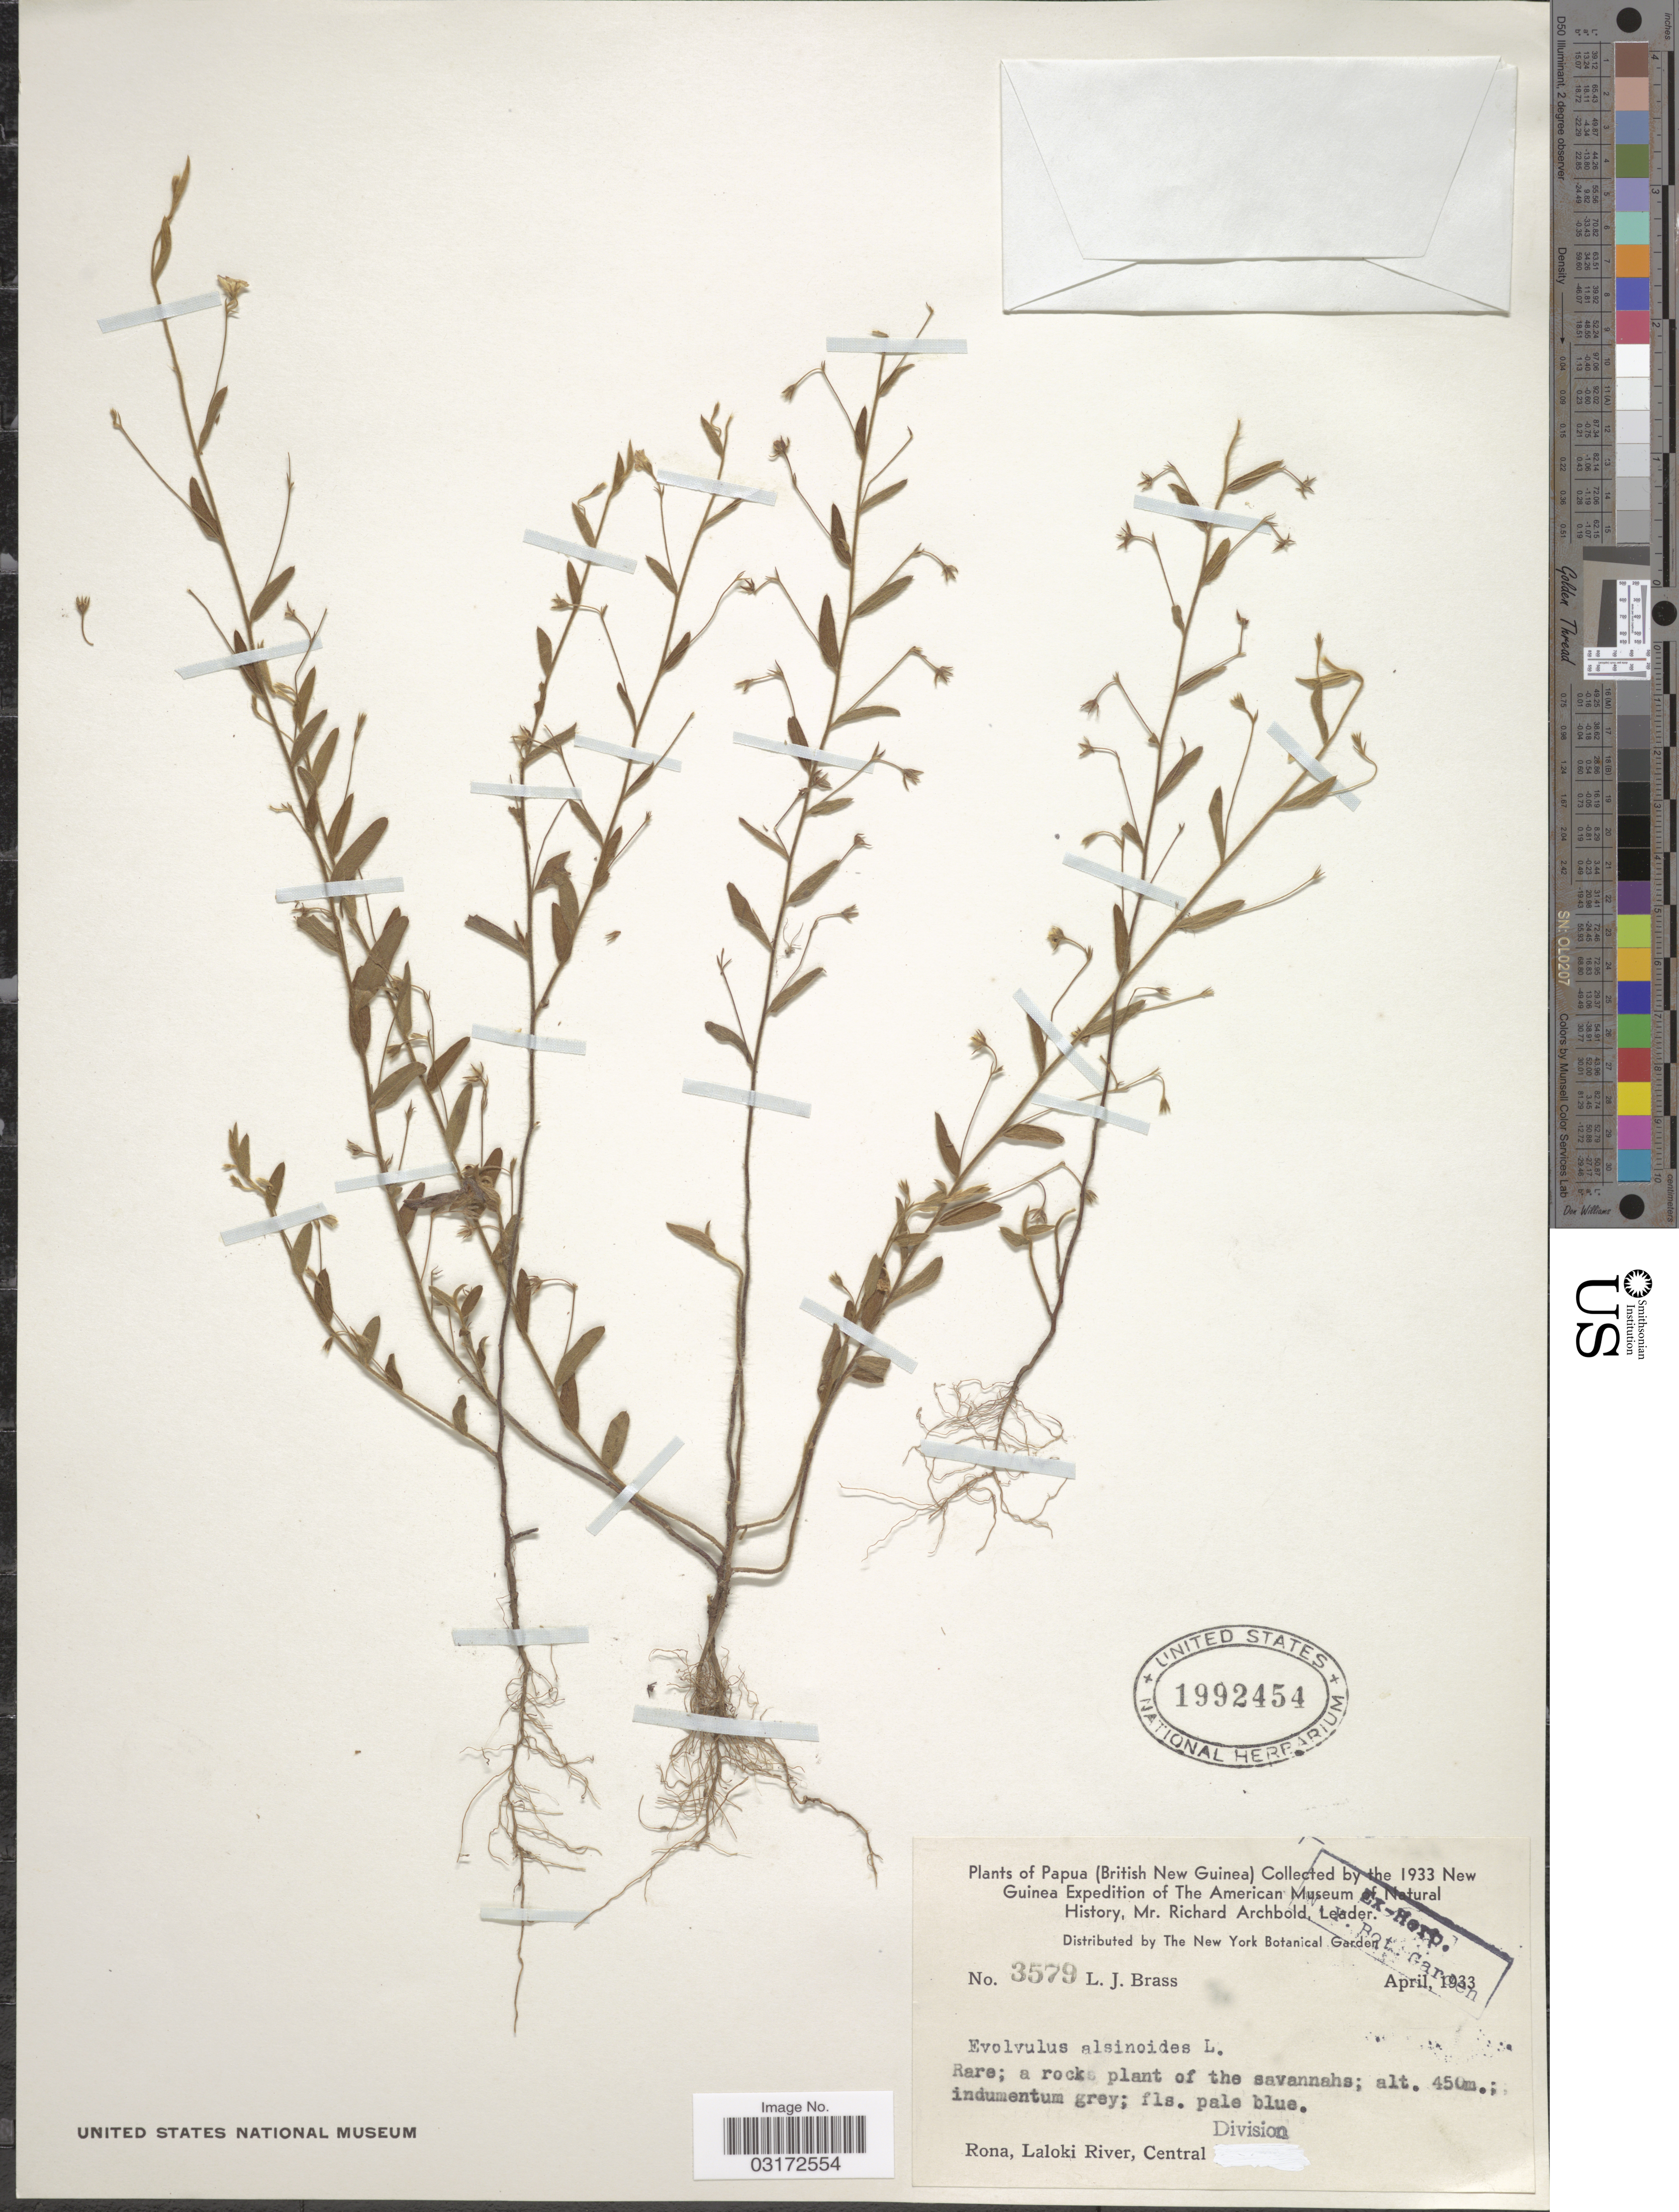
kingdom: Plantae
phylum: Tracheophyta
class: Magnoliopsida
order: Solanales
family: Convolvulaceae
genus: Evolvulus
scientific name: Evolvulus alsinoides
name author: (L.) L.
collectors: L. J. Brass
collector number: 3579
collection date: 1933-04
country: Papua New Guinea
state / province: Central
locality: Papua (British New Guinea). Rona, Laloki River, Central Division.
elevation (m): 450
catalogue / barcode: US 1992454